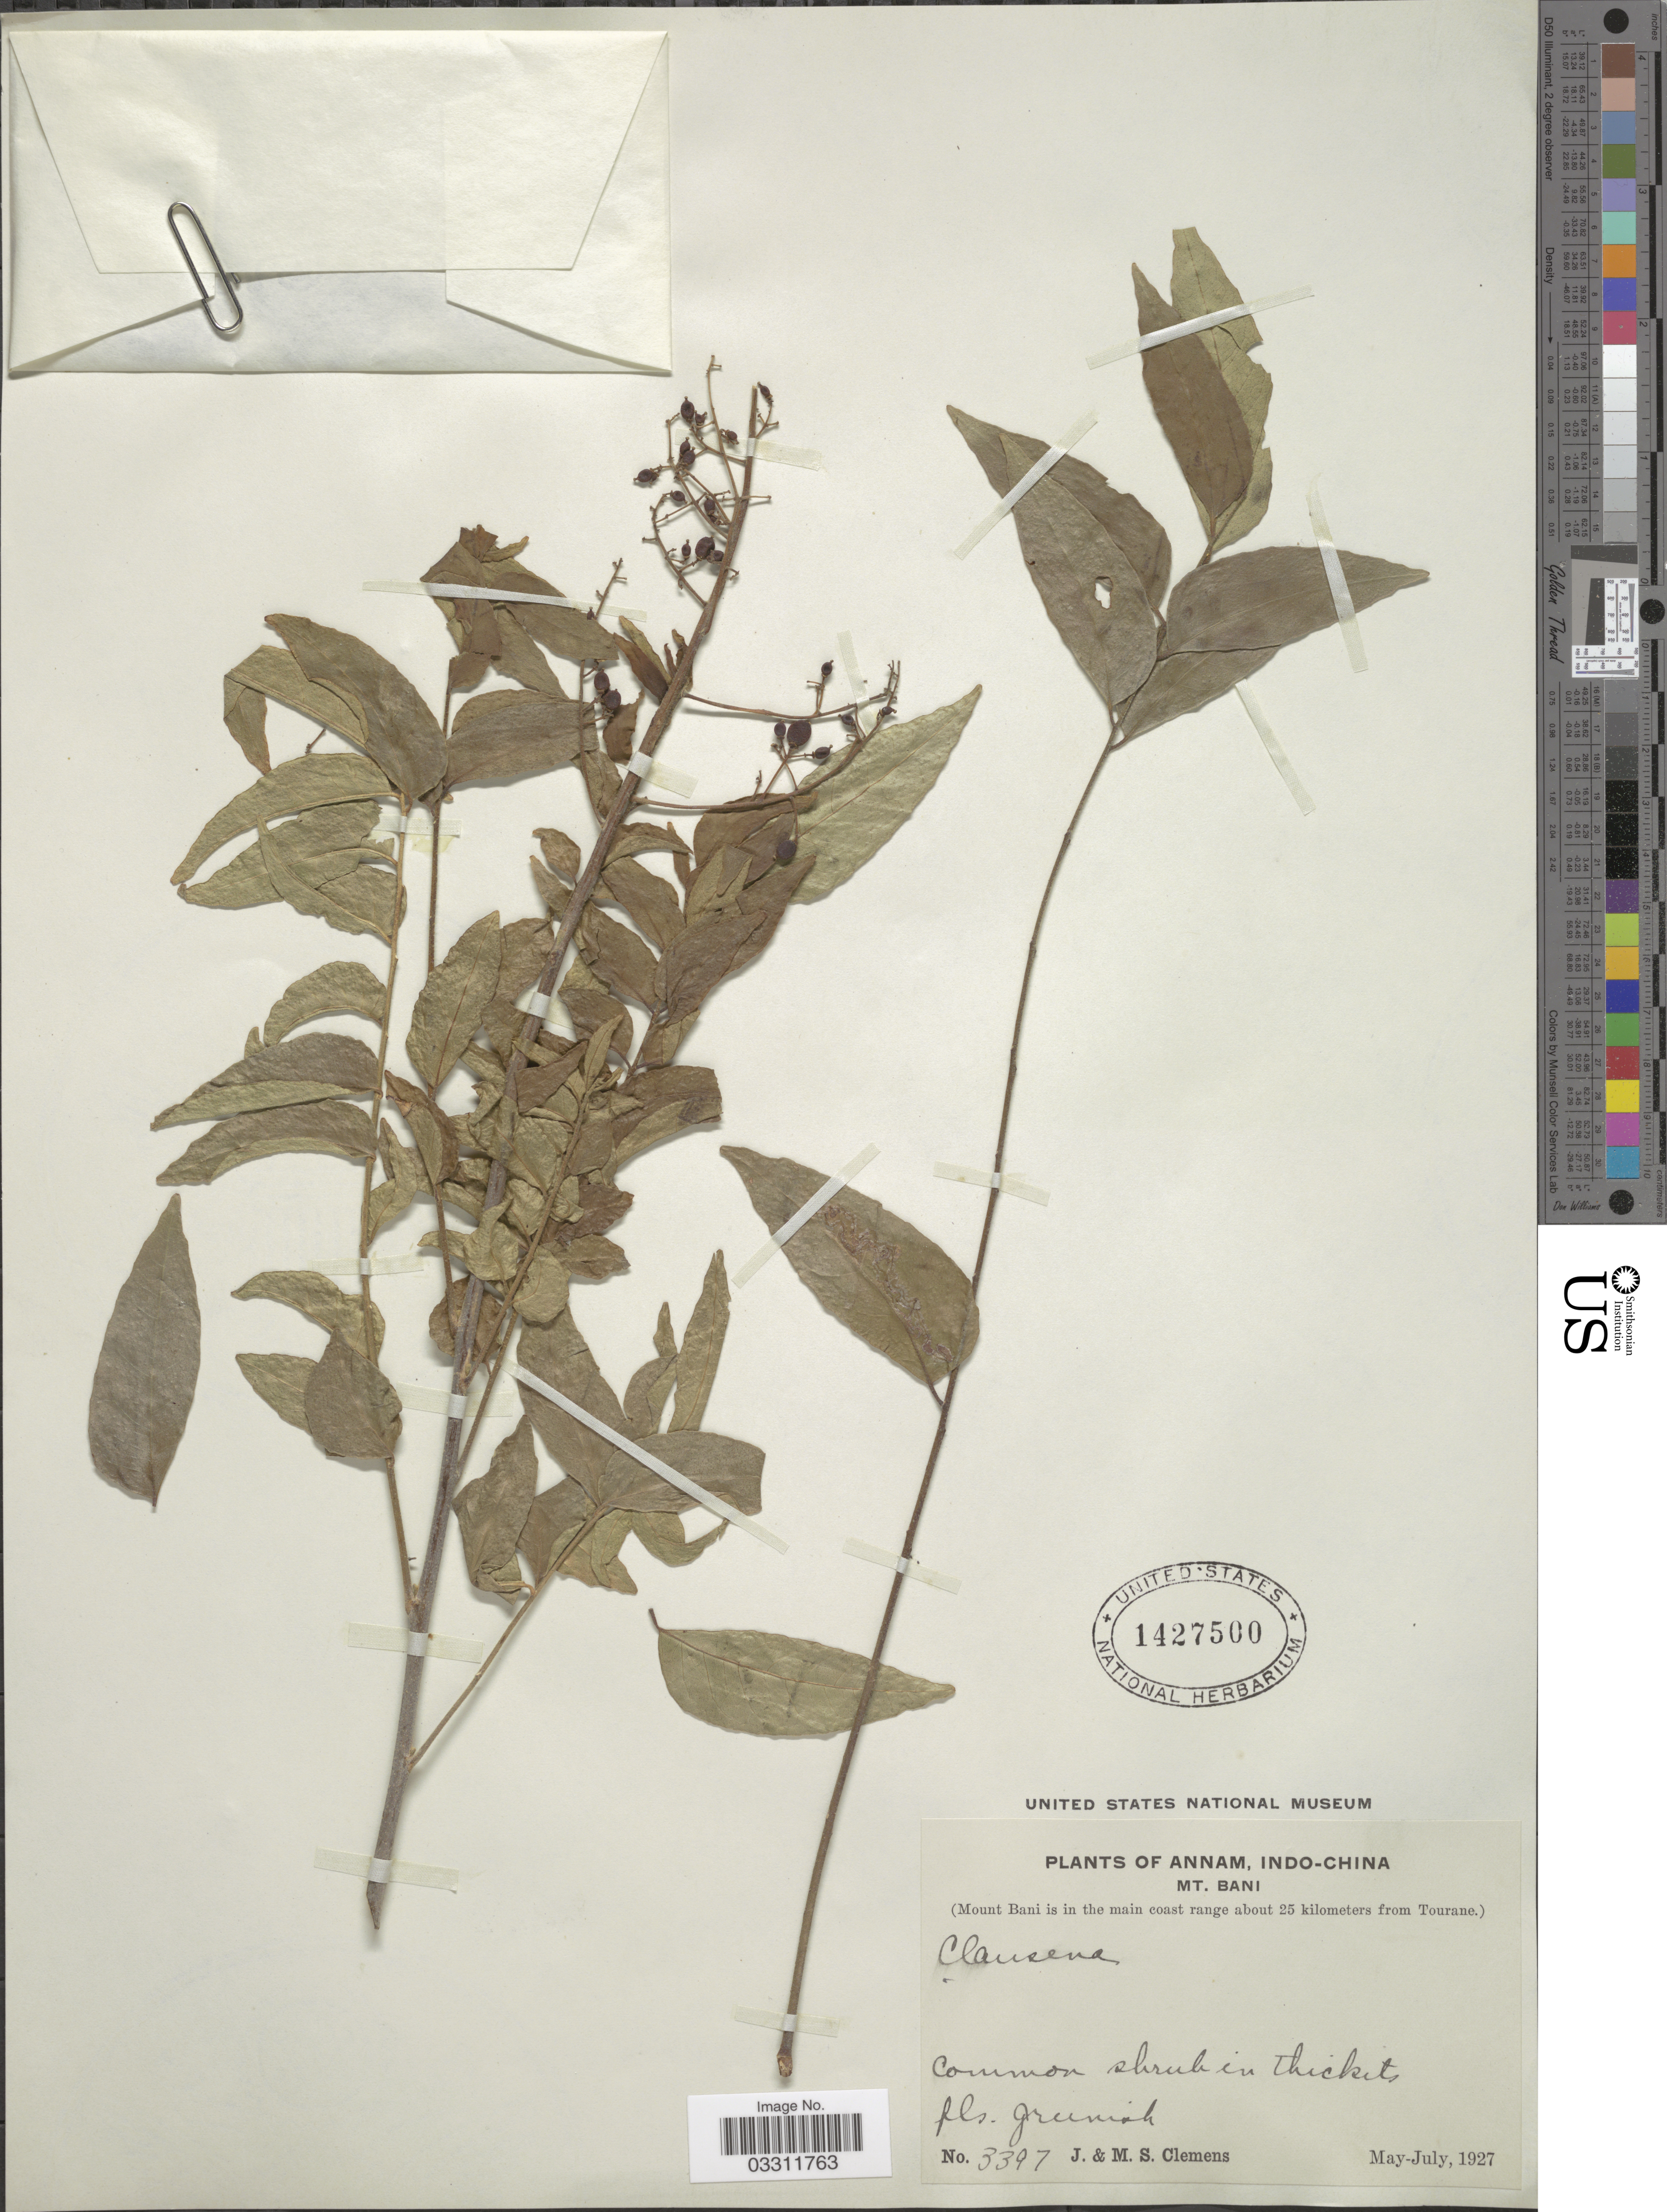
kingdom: Plantae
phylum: Tracheophyta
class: Magnoliopsida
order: Sapindales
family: Rutaceae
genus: Clausena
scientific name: Clausena sp.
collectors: J. Clemens & M. S. Clemens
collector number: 3397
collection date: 1927-05/1927-07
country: Vietnam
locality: Annam, Indo-China. Mt. Bani. (Mount Bani is in the main coast range about 25 kilometers from Tourane).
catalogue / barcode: US 1427500